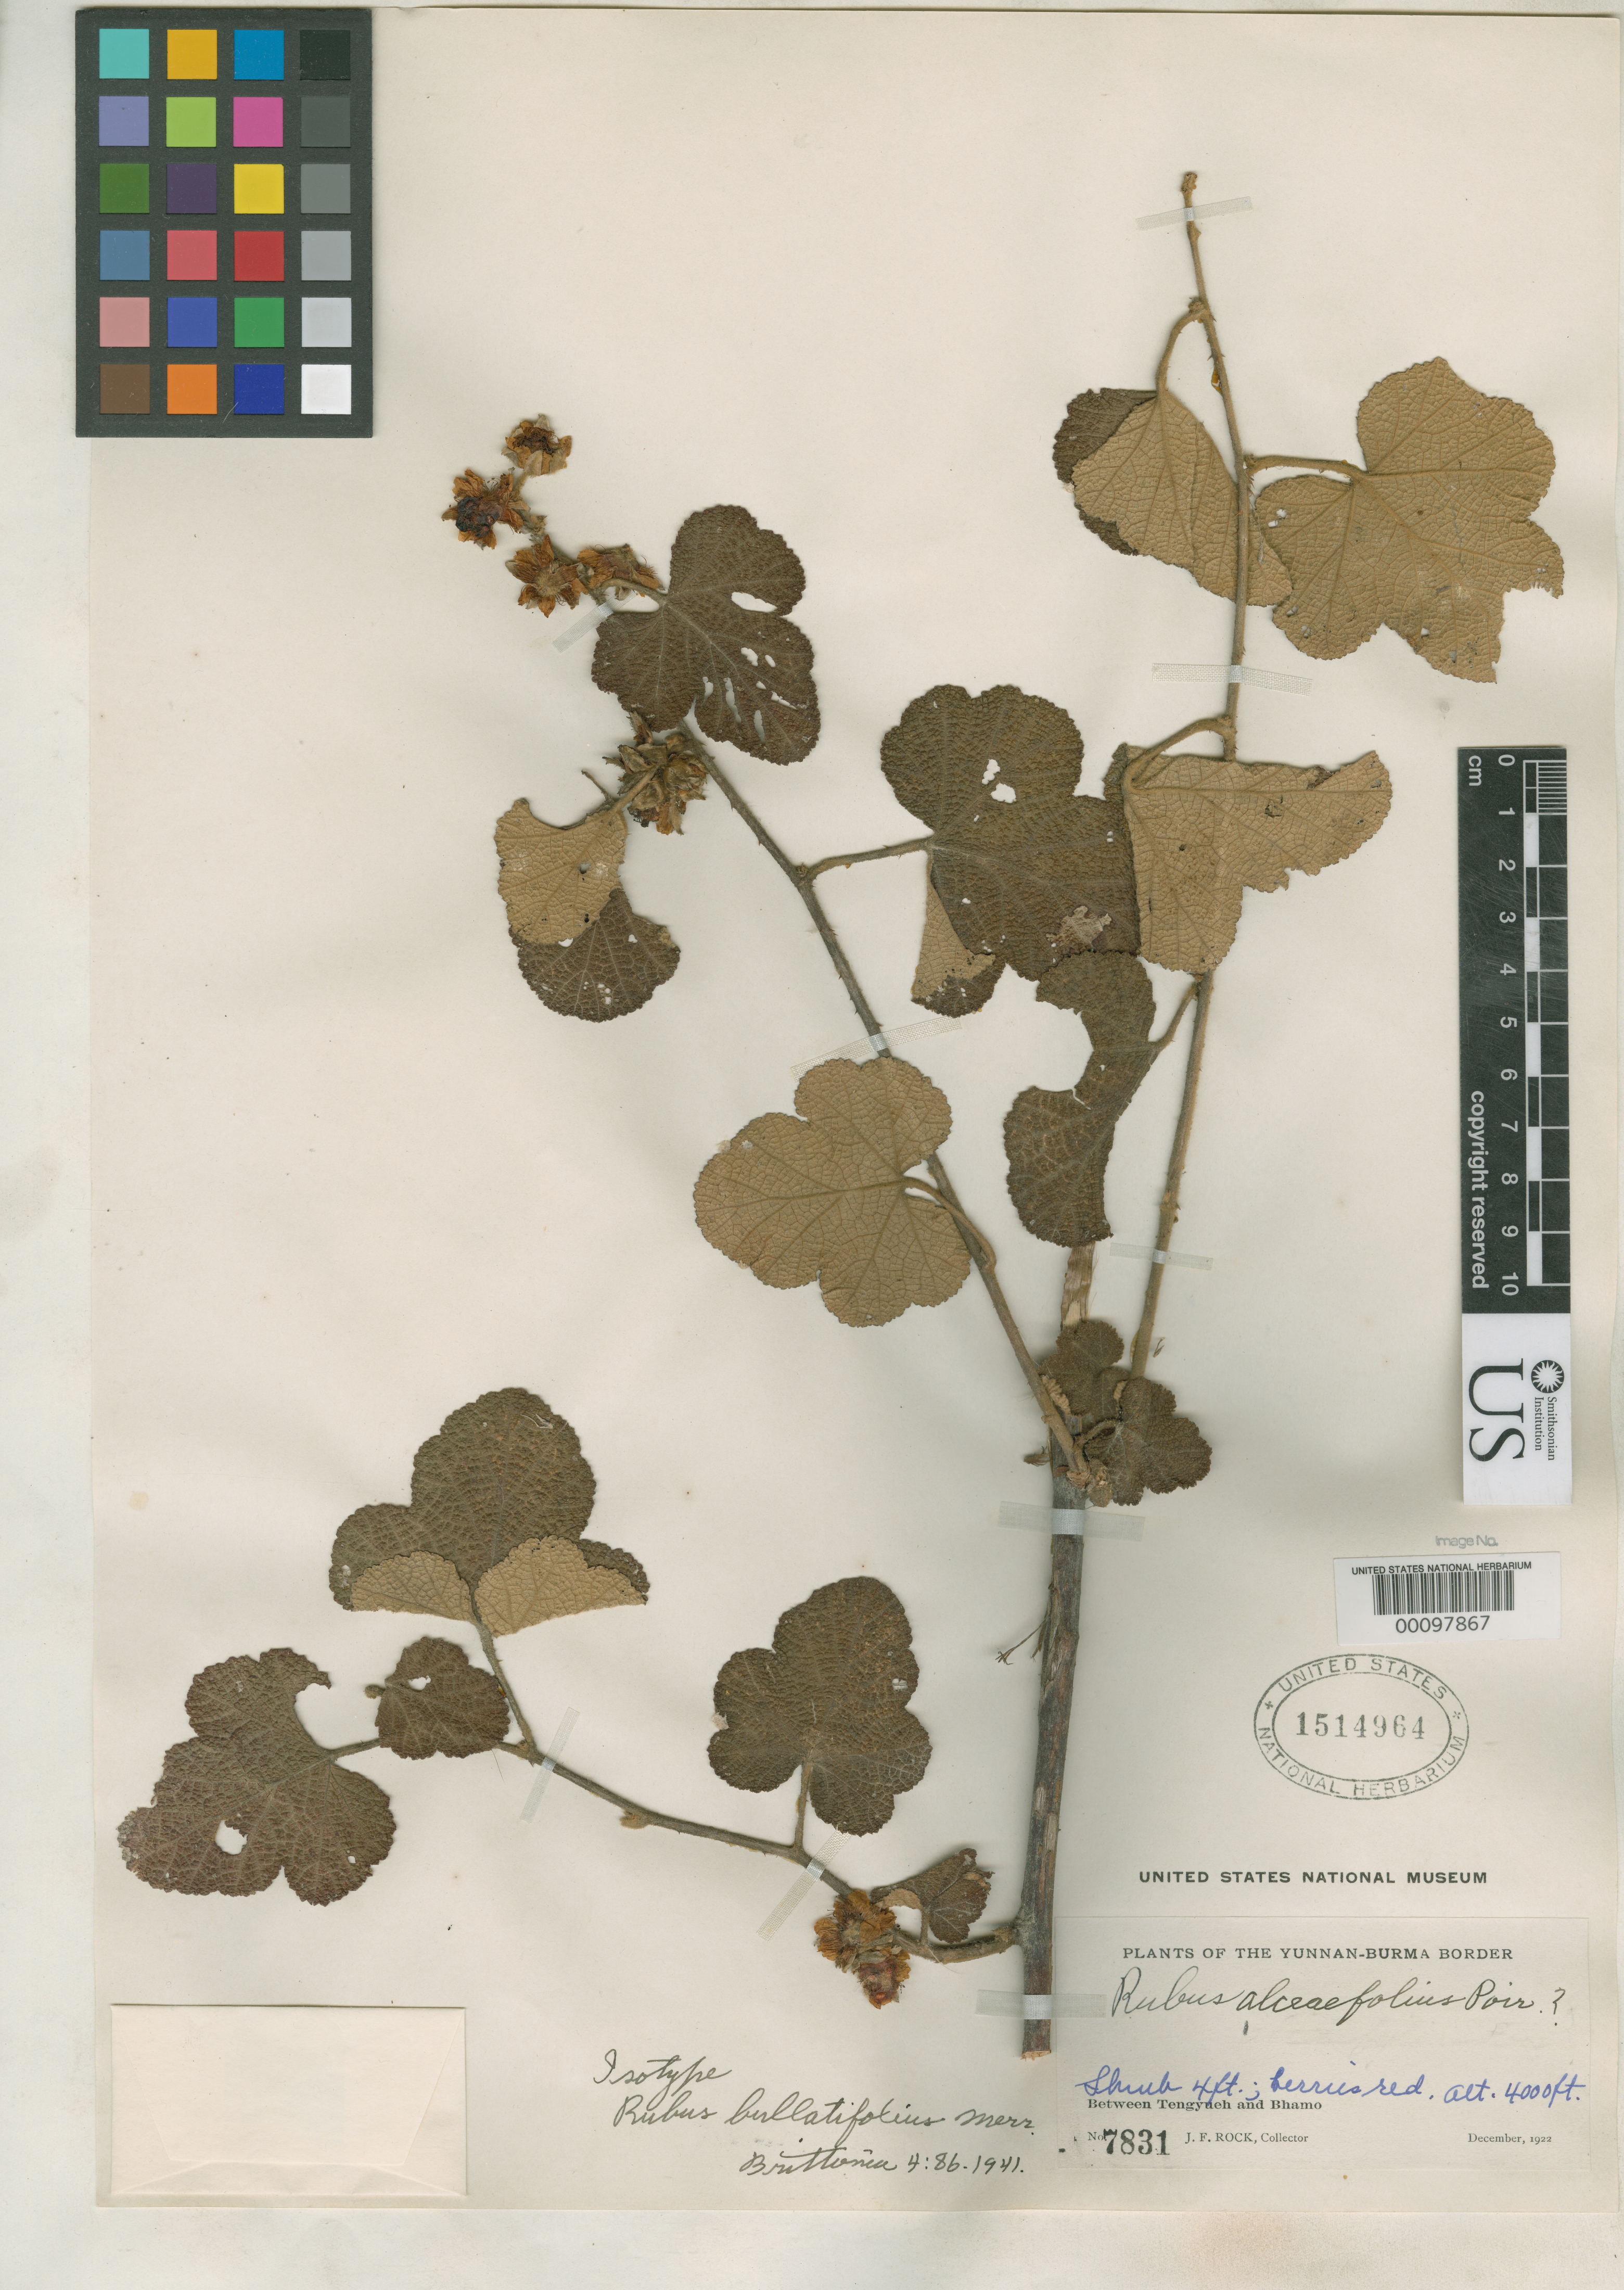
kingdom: Plantae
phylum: Tracheophyta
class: Magnoliopsida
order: Rosales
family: Rosaceae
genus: Rubus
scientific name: Rubus bullatifolius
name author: Merr.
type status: Isotype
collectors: J. F. Rock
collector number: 7831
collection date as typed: Dec 1922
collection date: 1922-12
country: China / Myanmar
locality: Yunnan border with Myanmar, between Tengyue, China and Bhamo, Myanmar.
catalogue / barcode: US 1514964